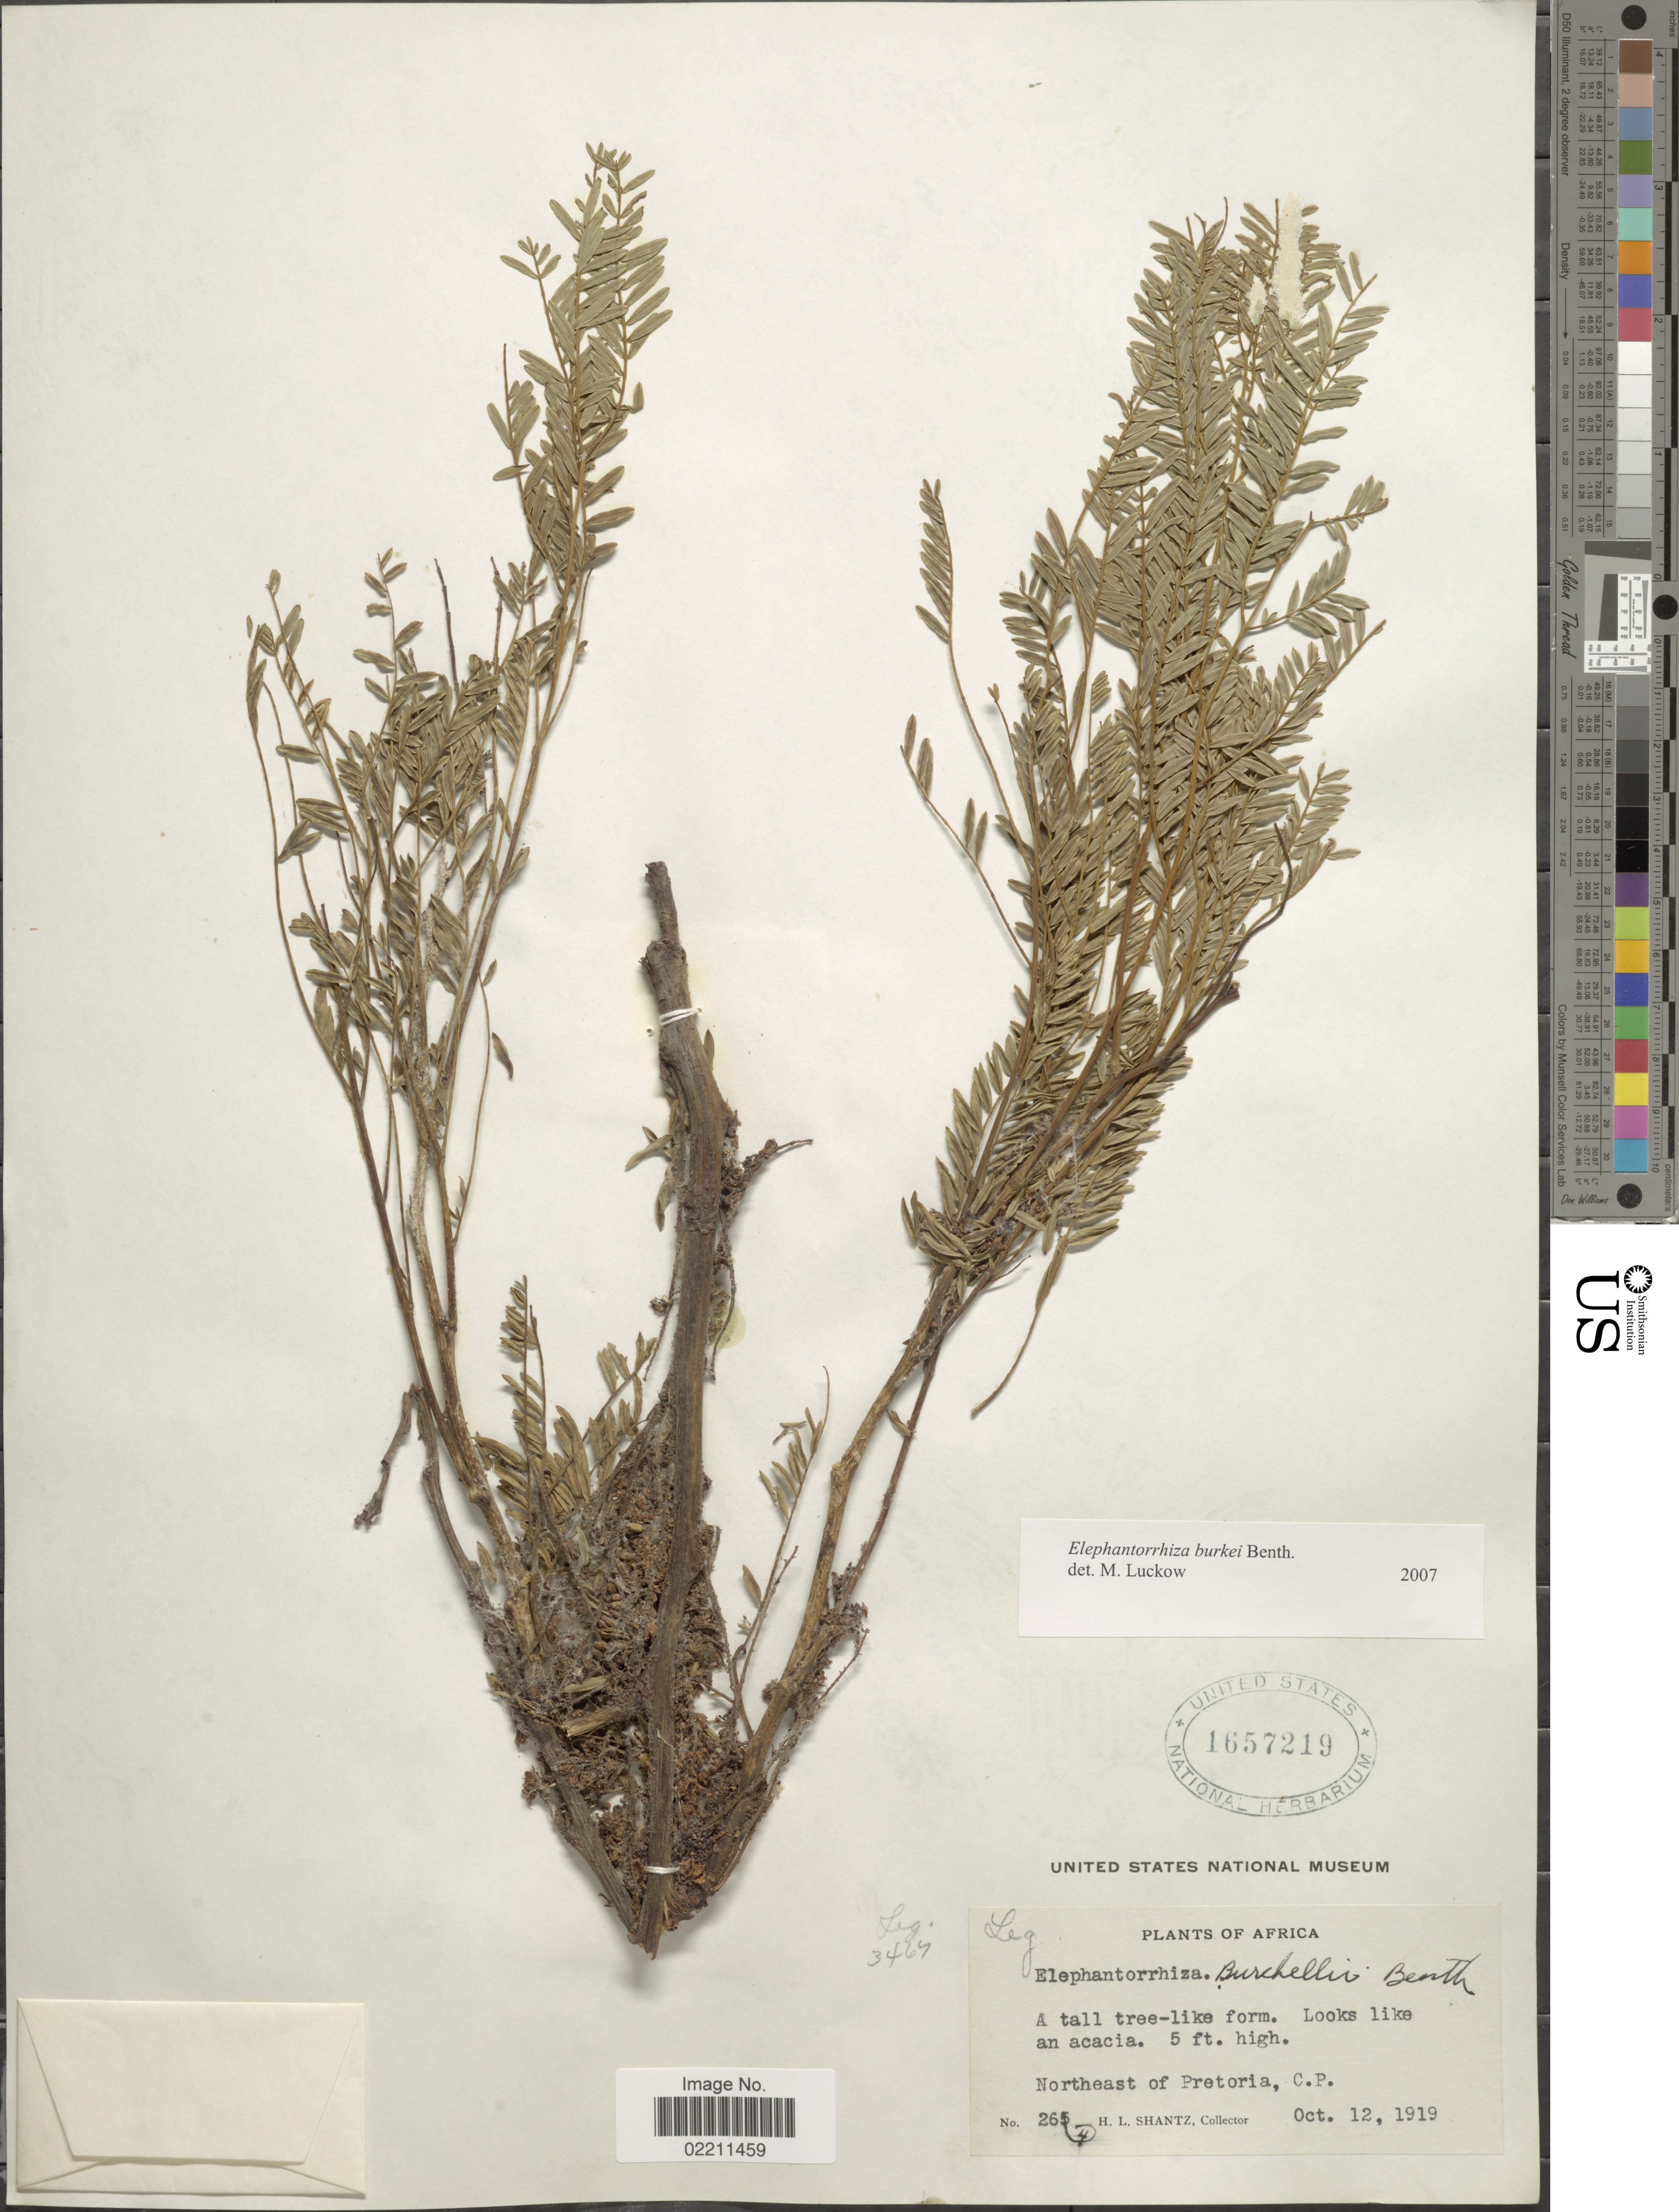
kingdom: Plantae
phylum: Tracheophyta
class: Magnoliopsida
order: Fabales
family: Fabaceae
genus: Entada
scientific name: Entada burkei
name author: (Benth.) S.A. O'Donnell & G.P. Lewis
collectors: H. Shantz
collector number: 265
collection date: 1919-10-12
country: South Africa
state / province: Gauteng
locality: Africa. Northeast of Pretoria.C.P.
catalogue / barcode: US 1657219